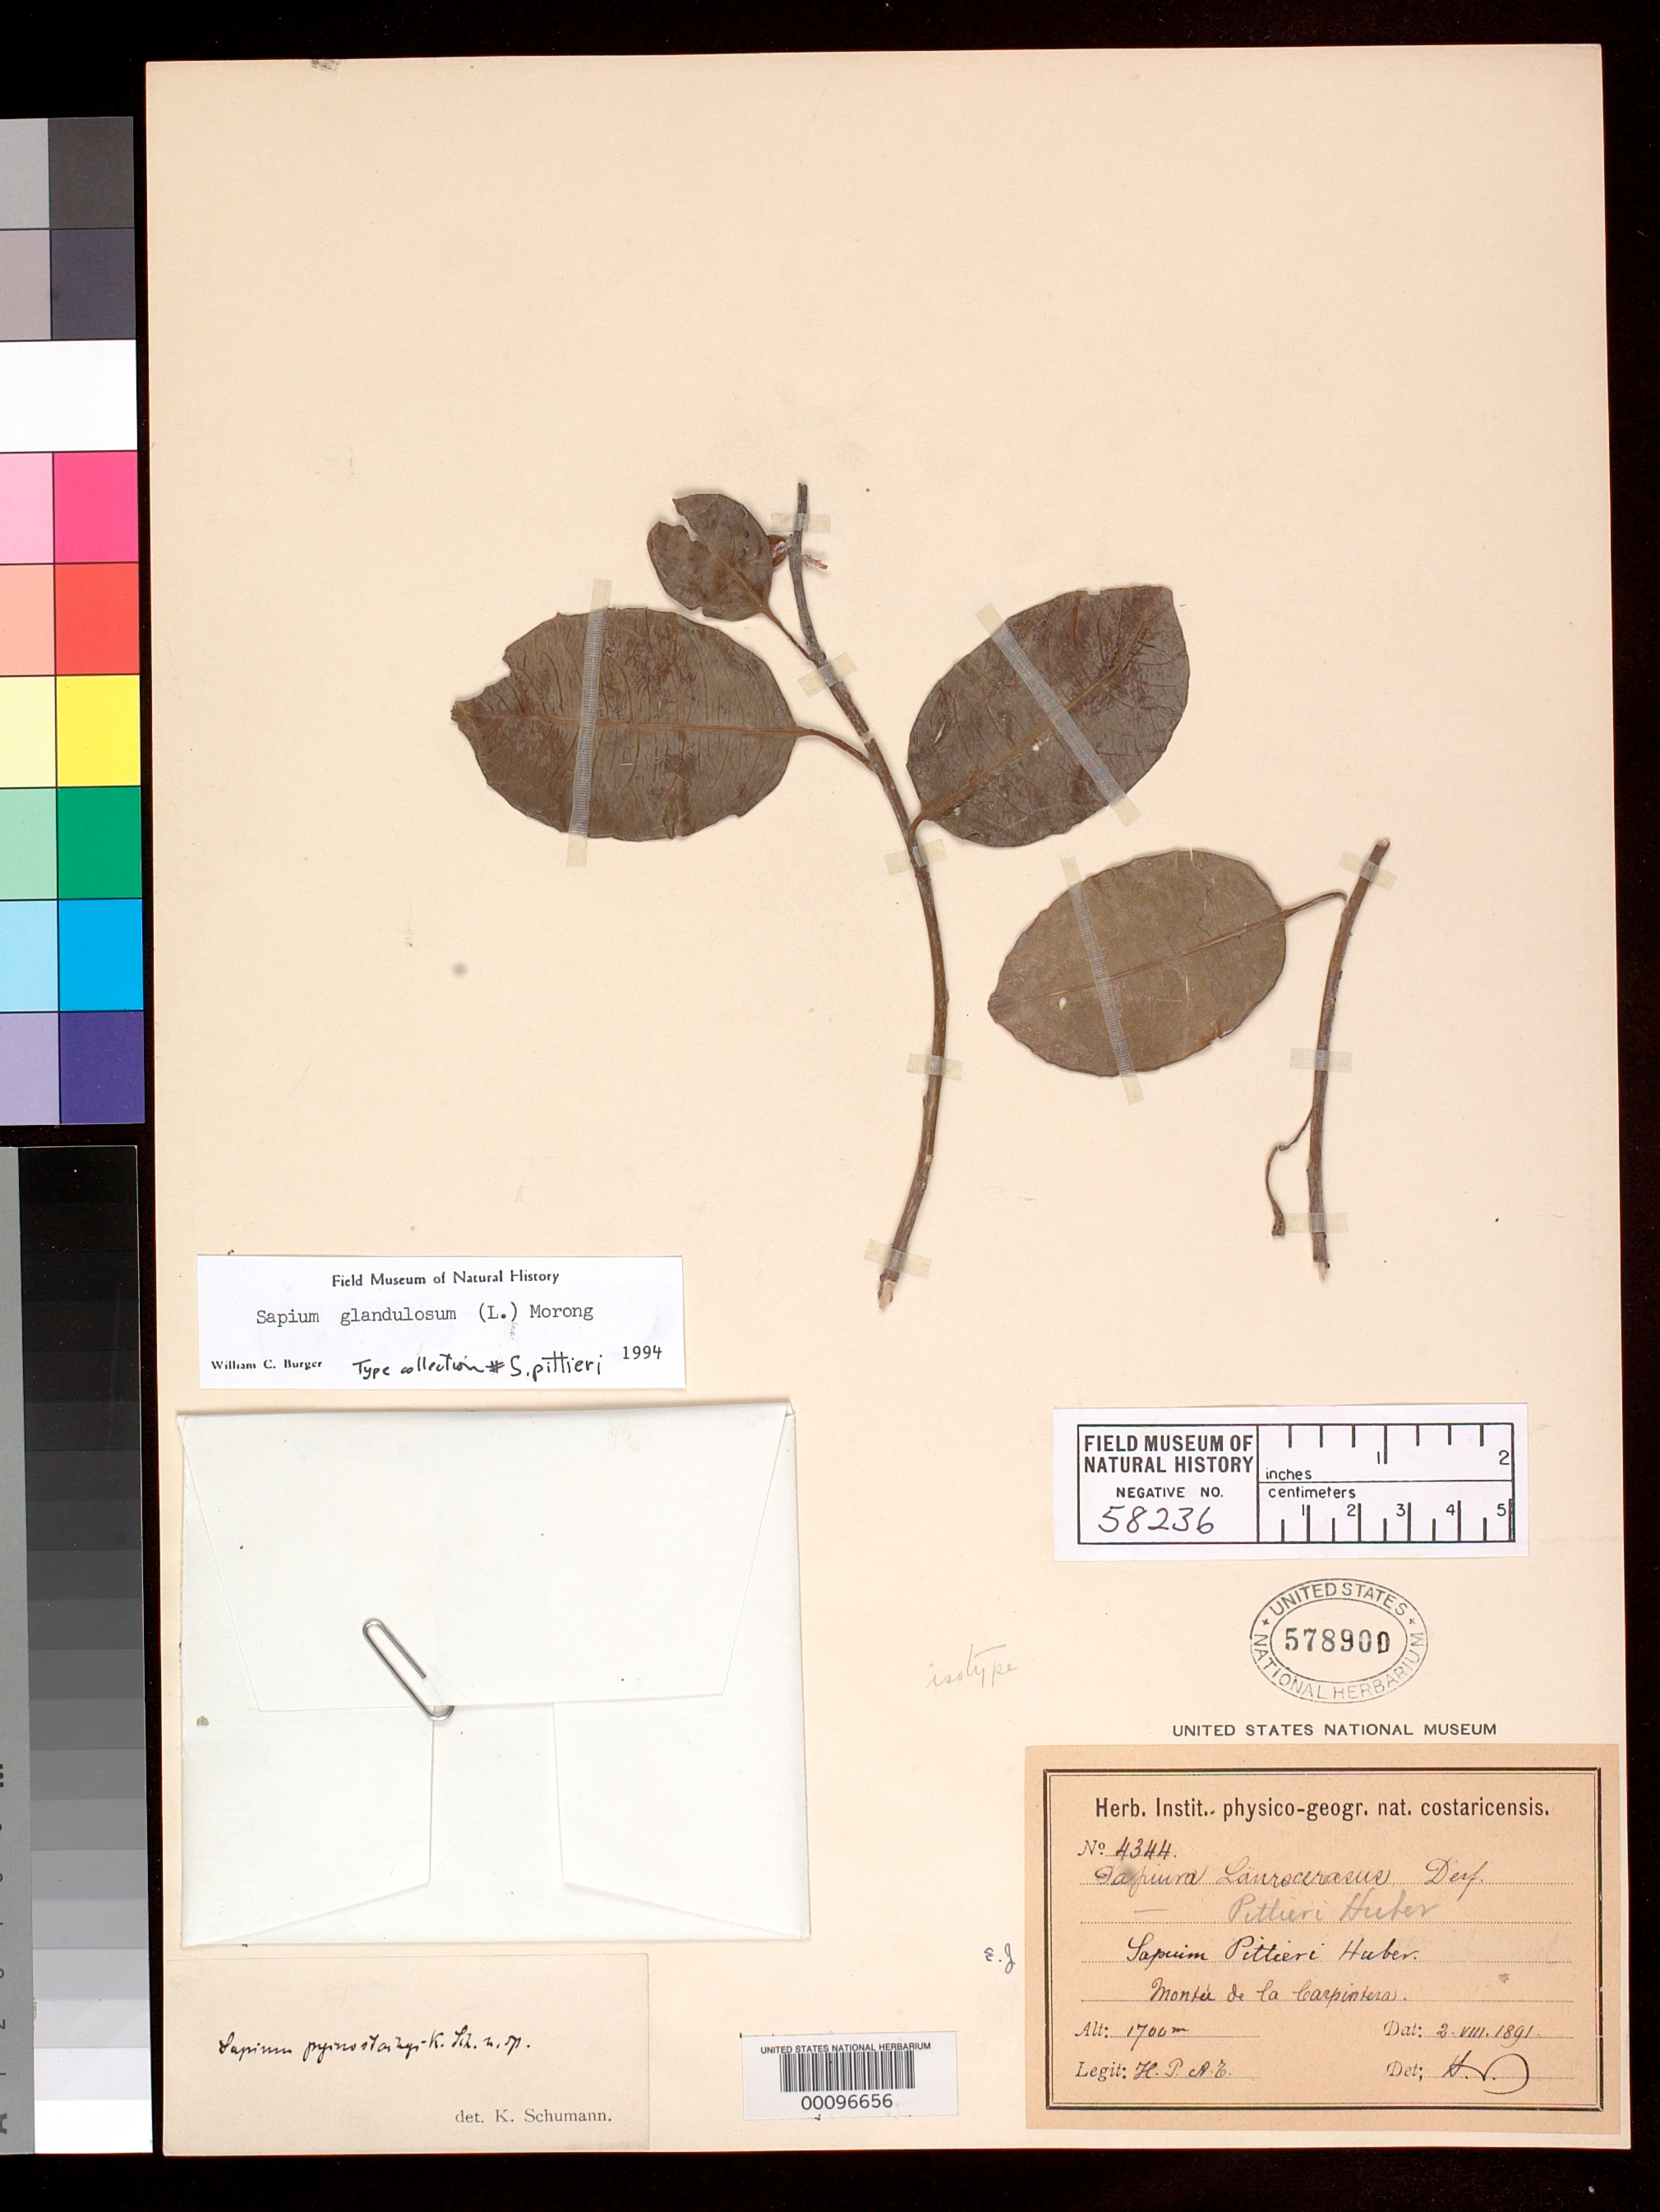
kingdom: Plantae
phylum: Tracheophyta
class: Magnoliopsida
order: Malpighiales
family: Euphorbiaceae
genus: Sapium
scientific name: Sapium pittieri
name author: Huber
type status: Isotype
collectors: H. F. Pittier & A. Tonduz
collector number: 4344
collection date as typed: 02 Aug 1891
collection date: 1891-08-02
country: Costa Rica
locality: Montee de La Carpintera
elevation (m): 1700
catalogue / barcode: US 578900